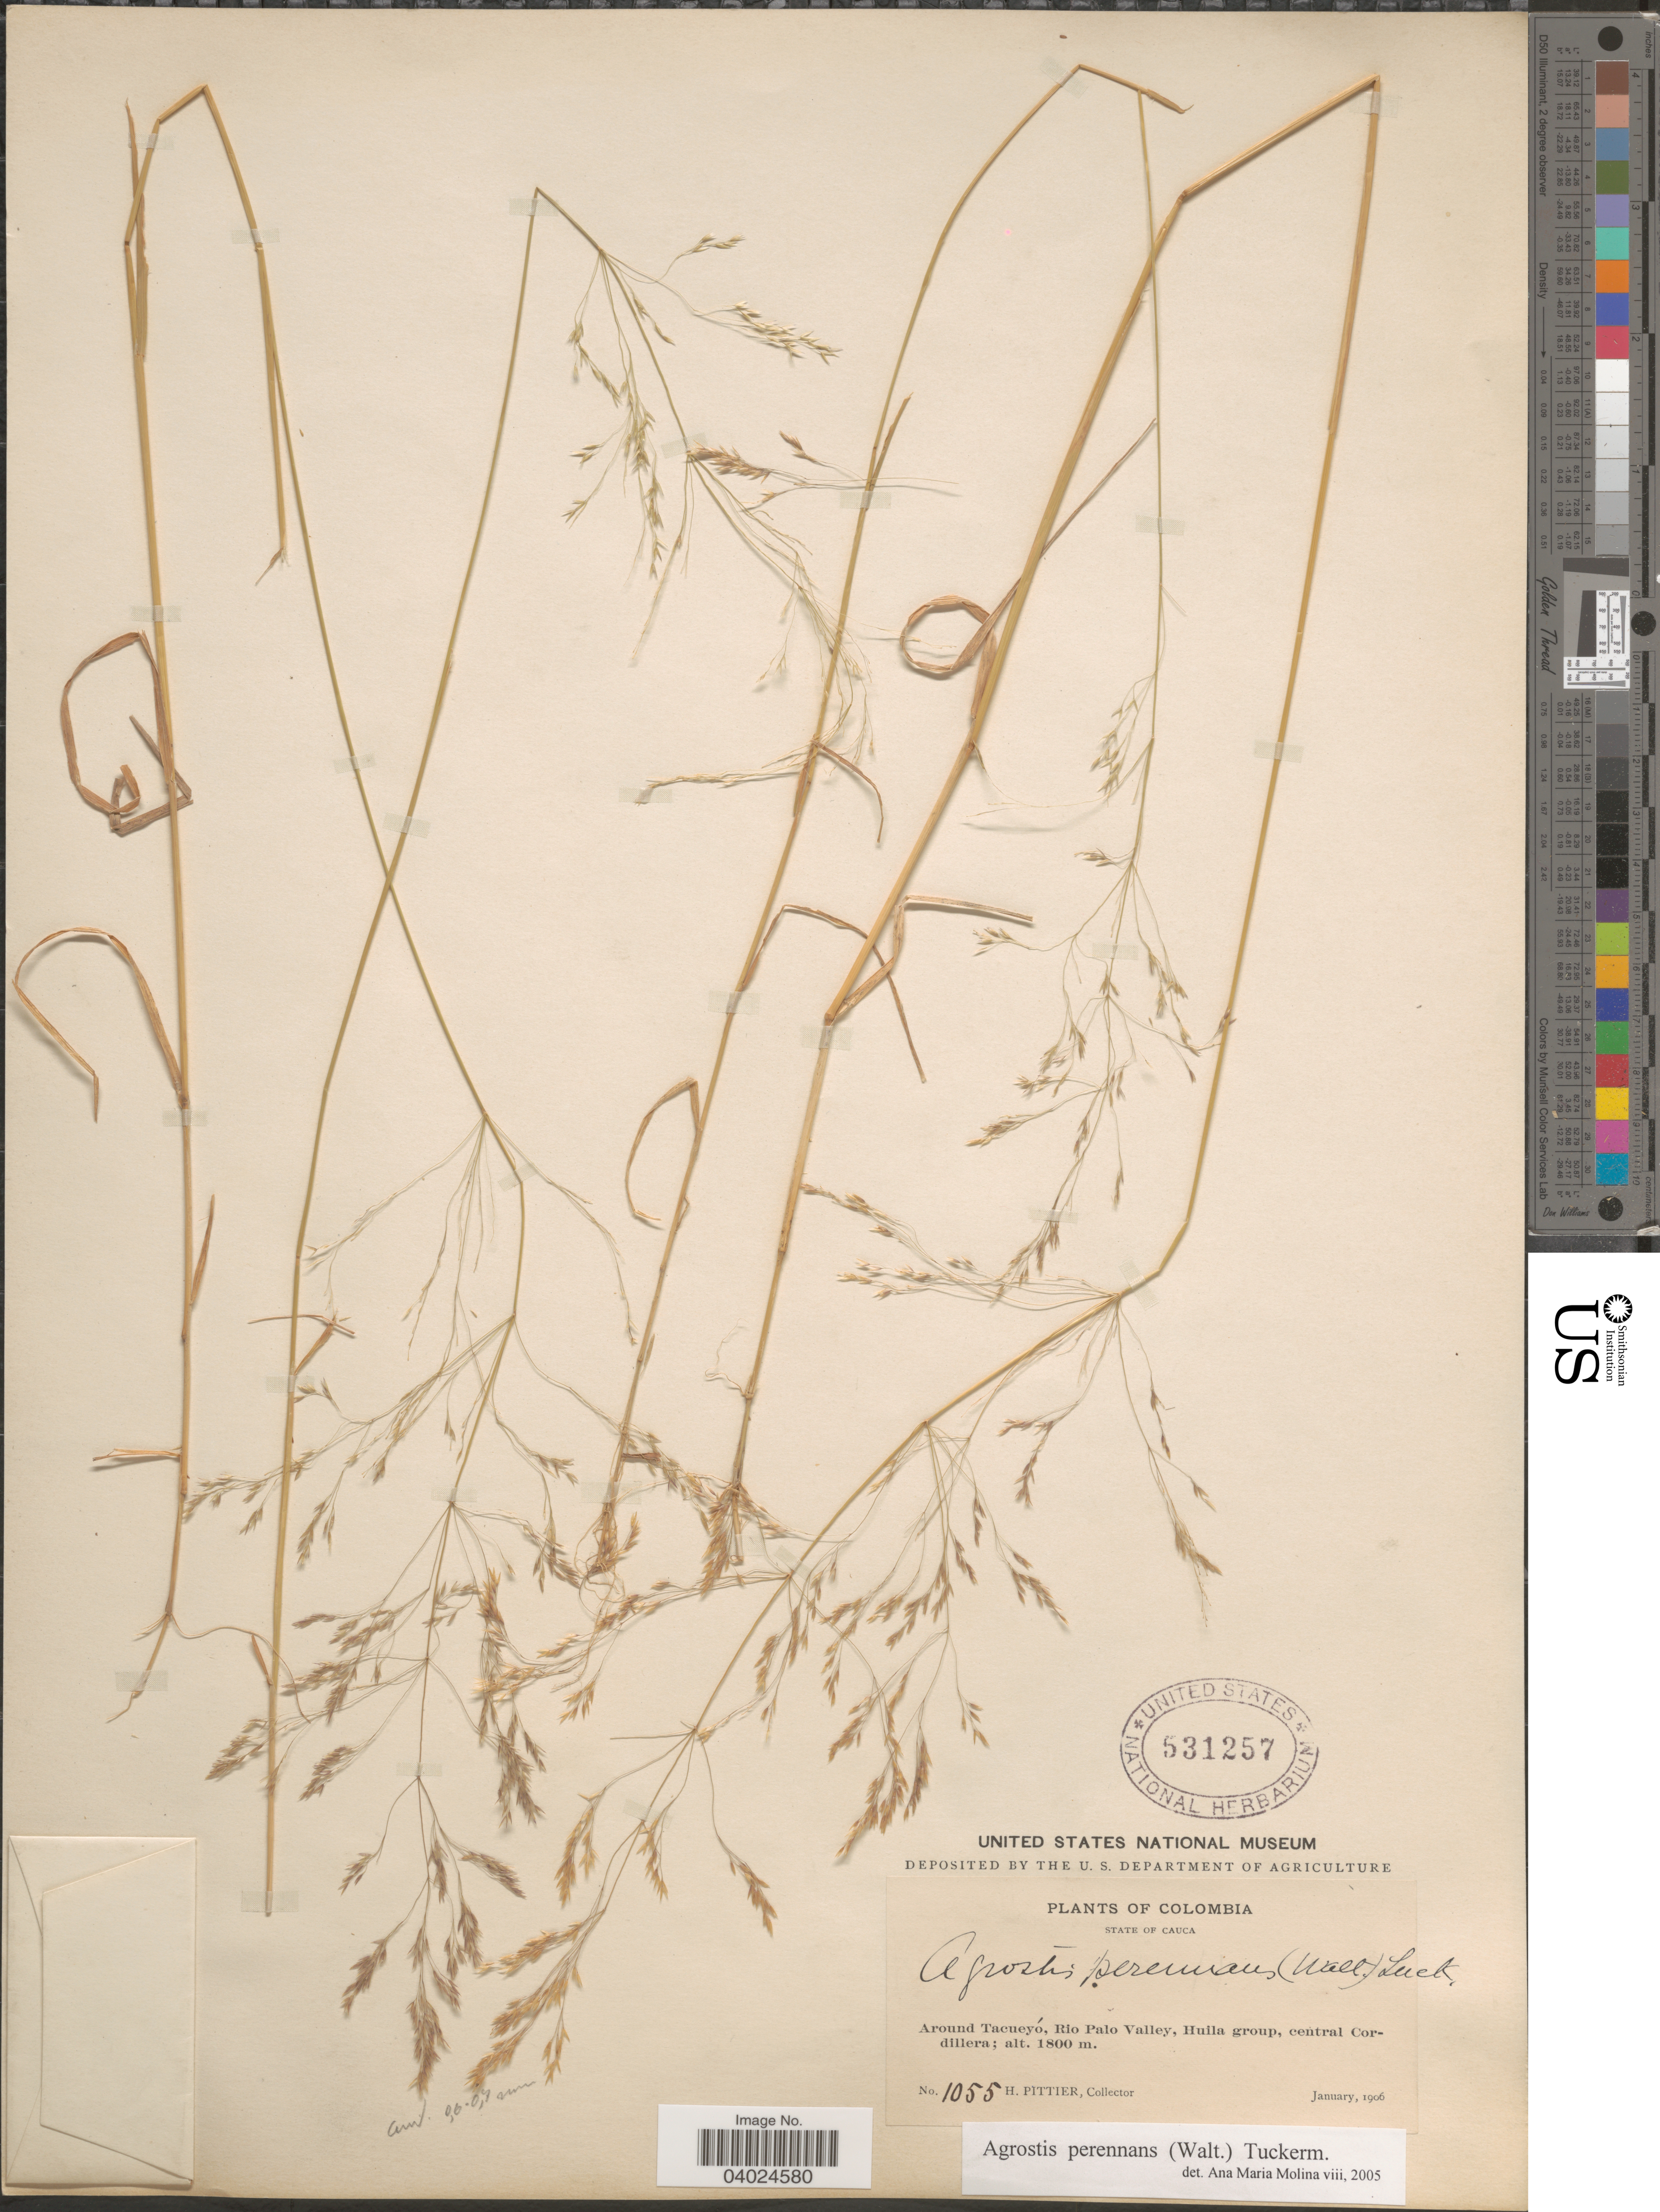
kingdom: Plantae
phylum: Tracheophyta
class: Liliopsida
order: Poales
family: Poaceae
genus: Agrostis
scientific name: Agrostis perennans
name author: (Walter) Tuck.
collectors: H. F. Pittier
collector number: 1055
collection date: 1906-01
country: Colombia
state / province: Cauca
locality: Around Tacueyó, Rio Palo Valley, Huila group, central Cordillera.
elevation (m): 1800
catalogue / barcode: US 531257